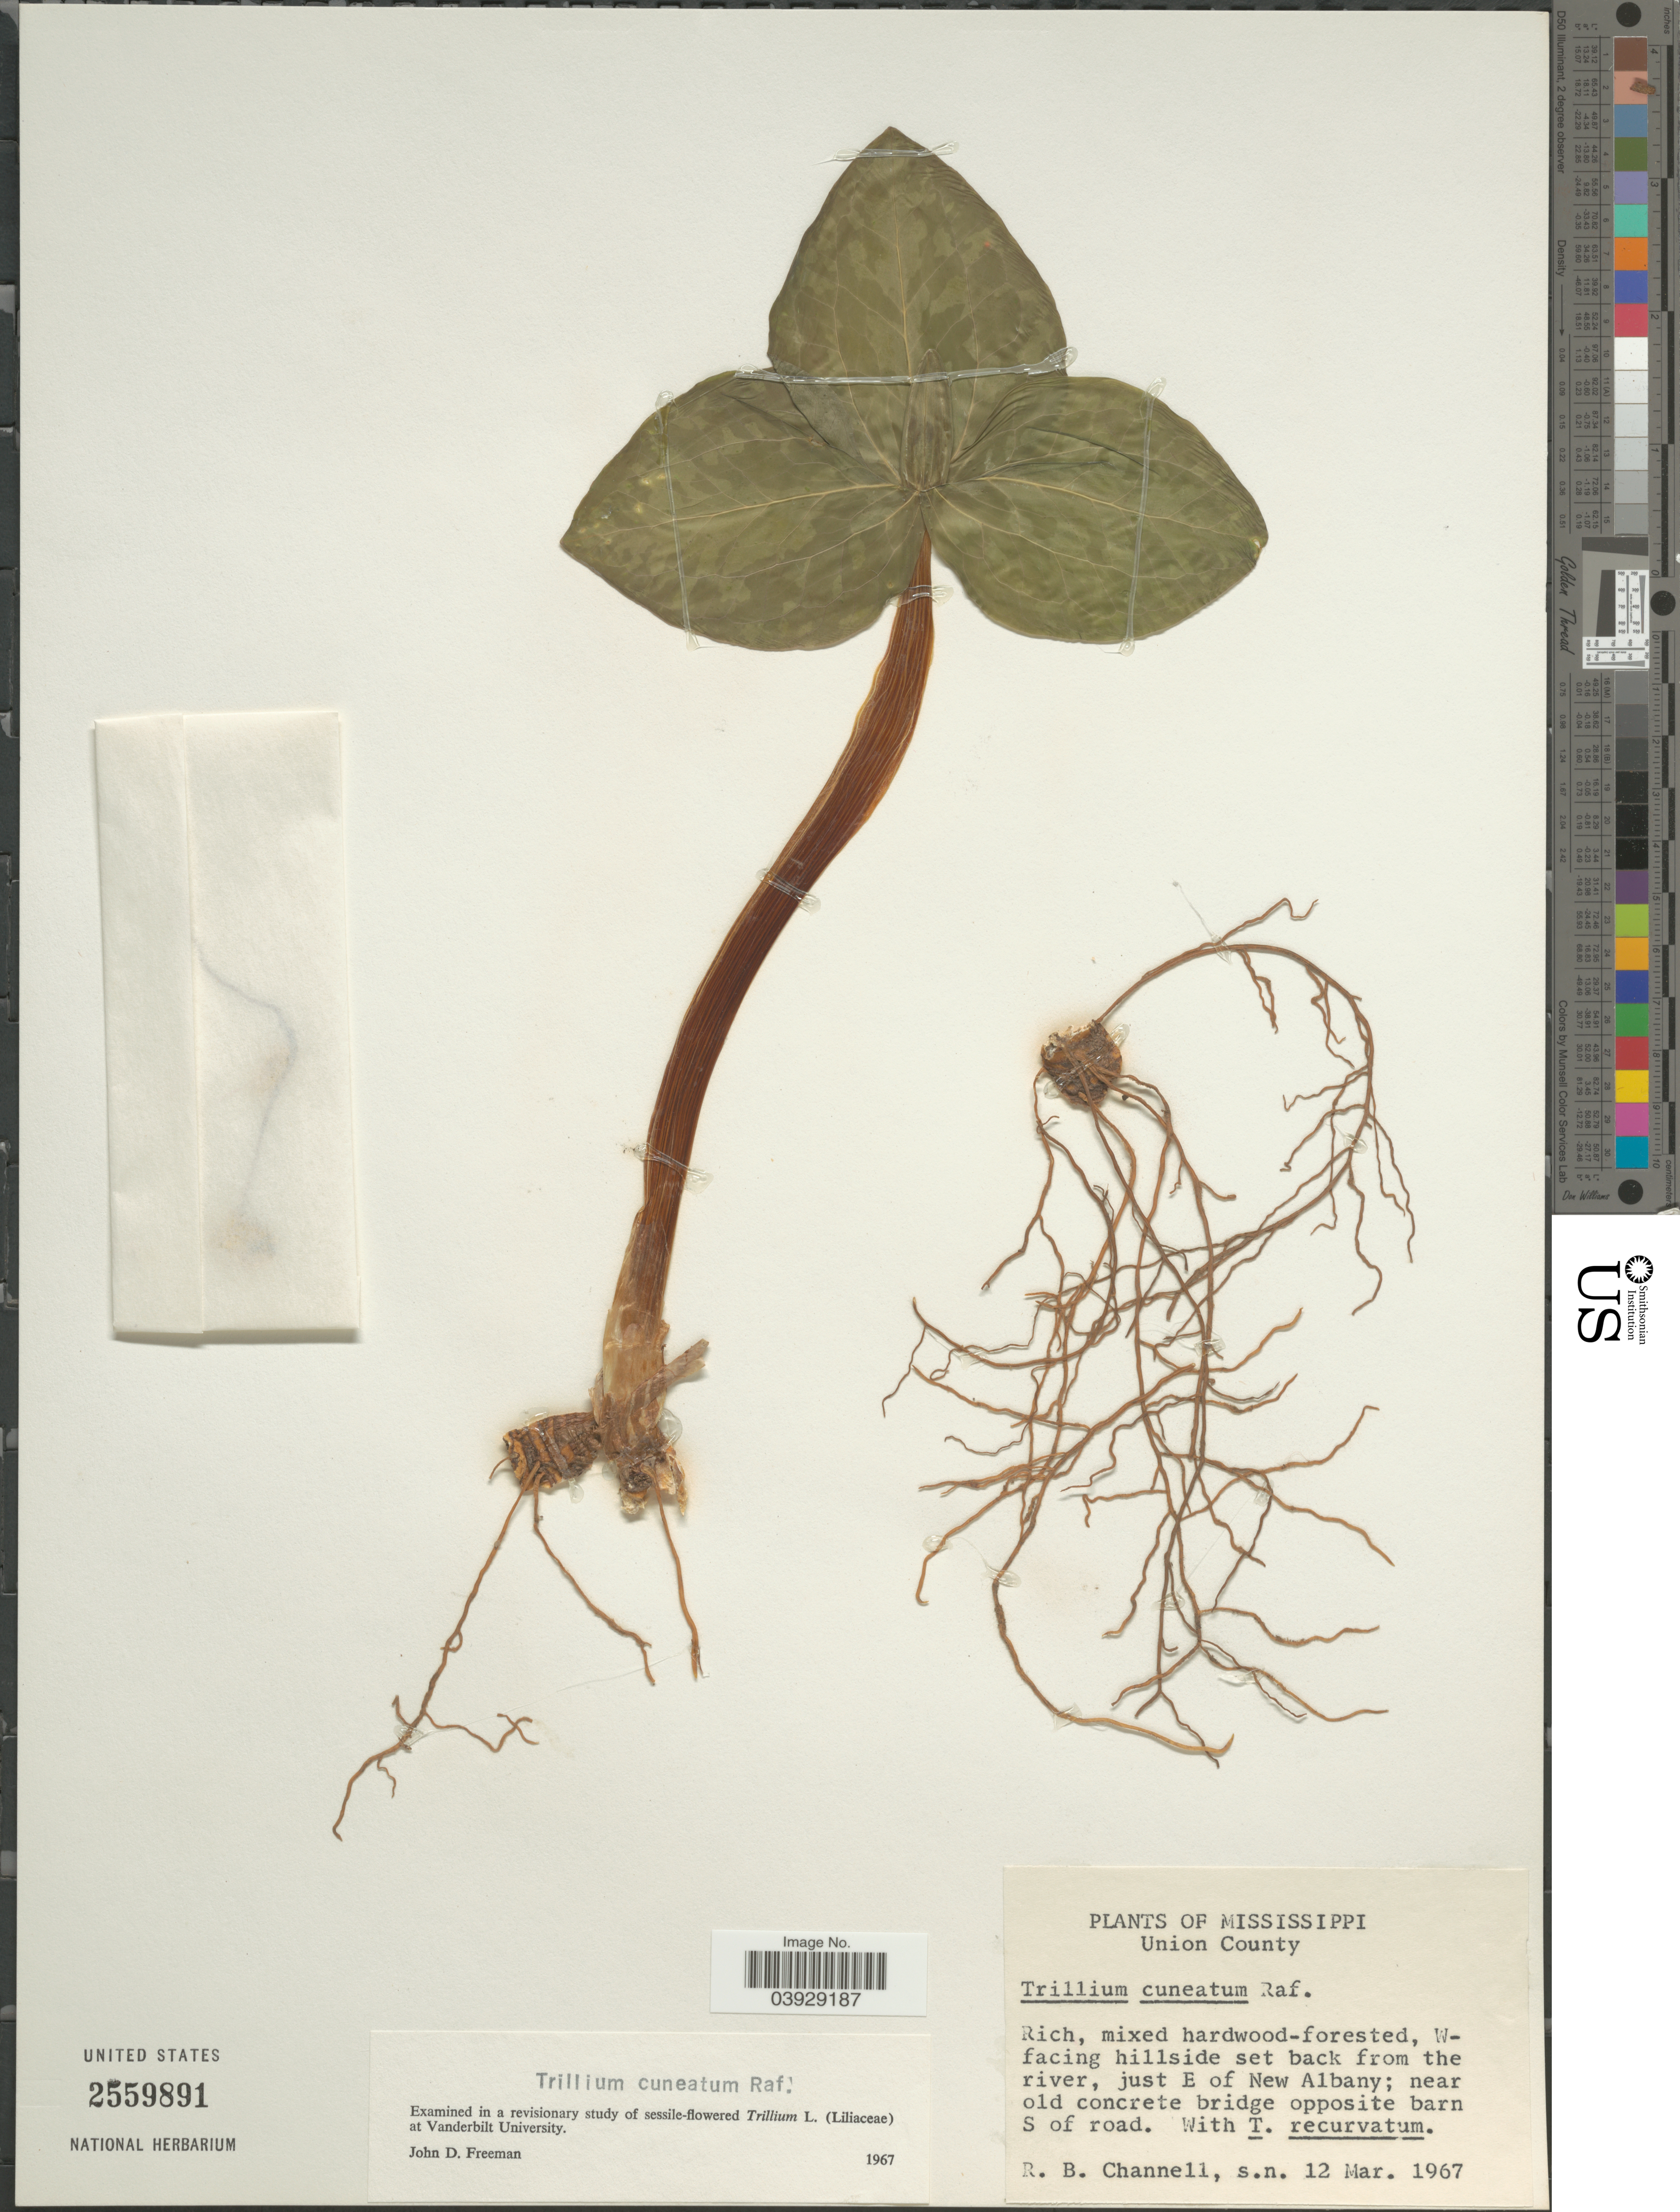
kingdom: Plantae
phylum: Tracheophyta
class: Liliopsida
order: Liliales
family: Melanthiaceae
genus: Trillium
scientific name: Trillium cuneatum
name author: Raf.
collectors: R. B. Channell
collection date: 1967-03-12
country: United States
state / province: Mississippi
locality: Union County. W-facing hillside set back from the river, just E of New Albany; near old concrete bridge opposite barn S of road.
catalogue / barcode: US 2559891